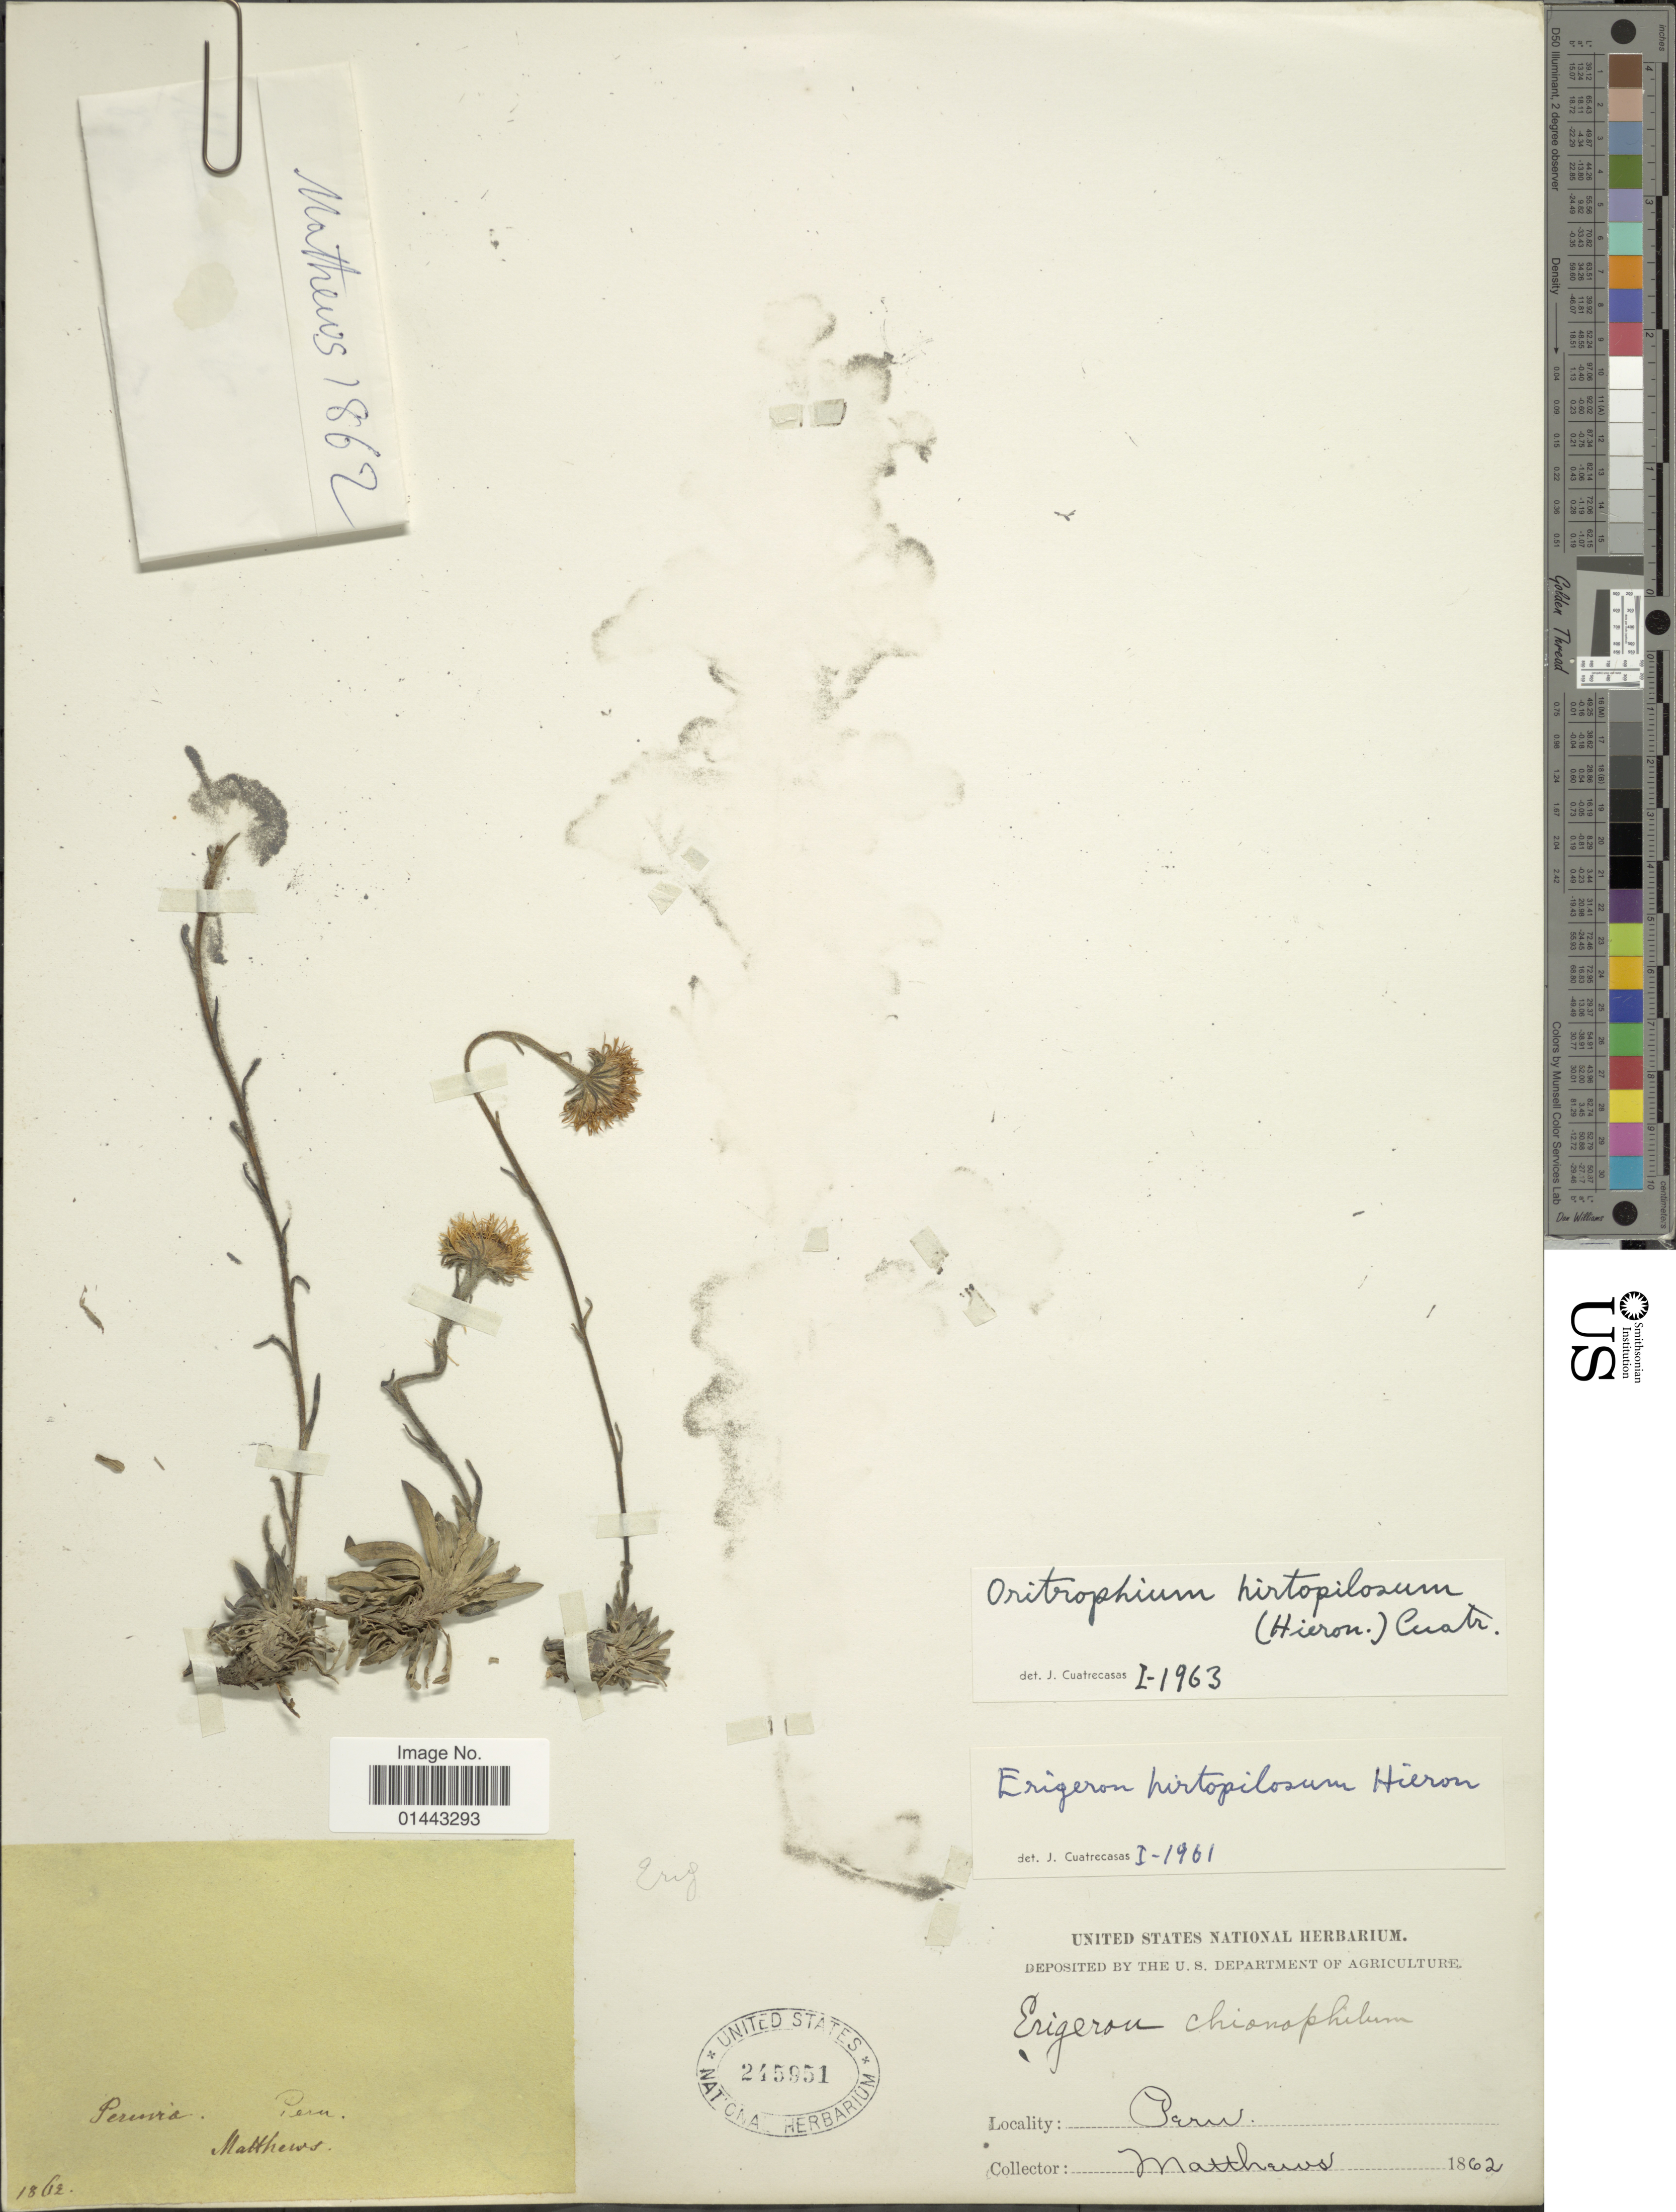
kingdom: Plantae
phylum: Tracheophyta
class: Magnoliopsida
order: Asterales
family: Asteraceae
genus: Oritrophium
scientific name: Oritrophium hirtopilosum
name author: (Hieron.) Cuatrec.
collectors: -- Matthews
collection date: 1862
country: Peru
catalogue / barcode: US 245951